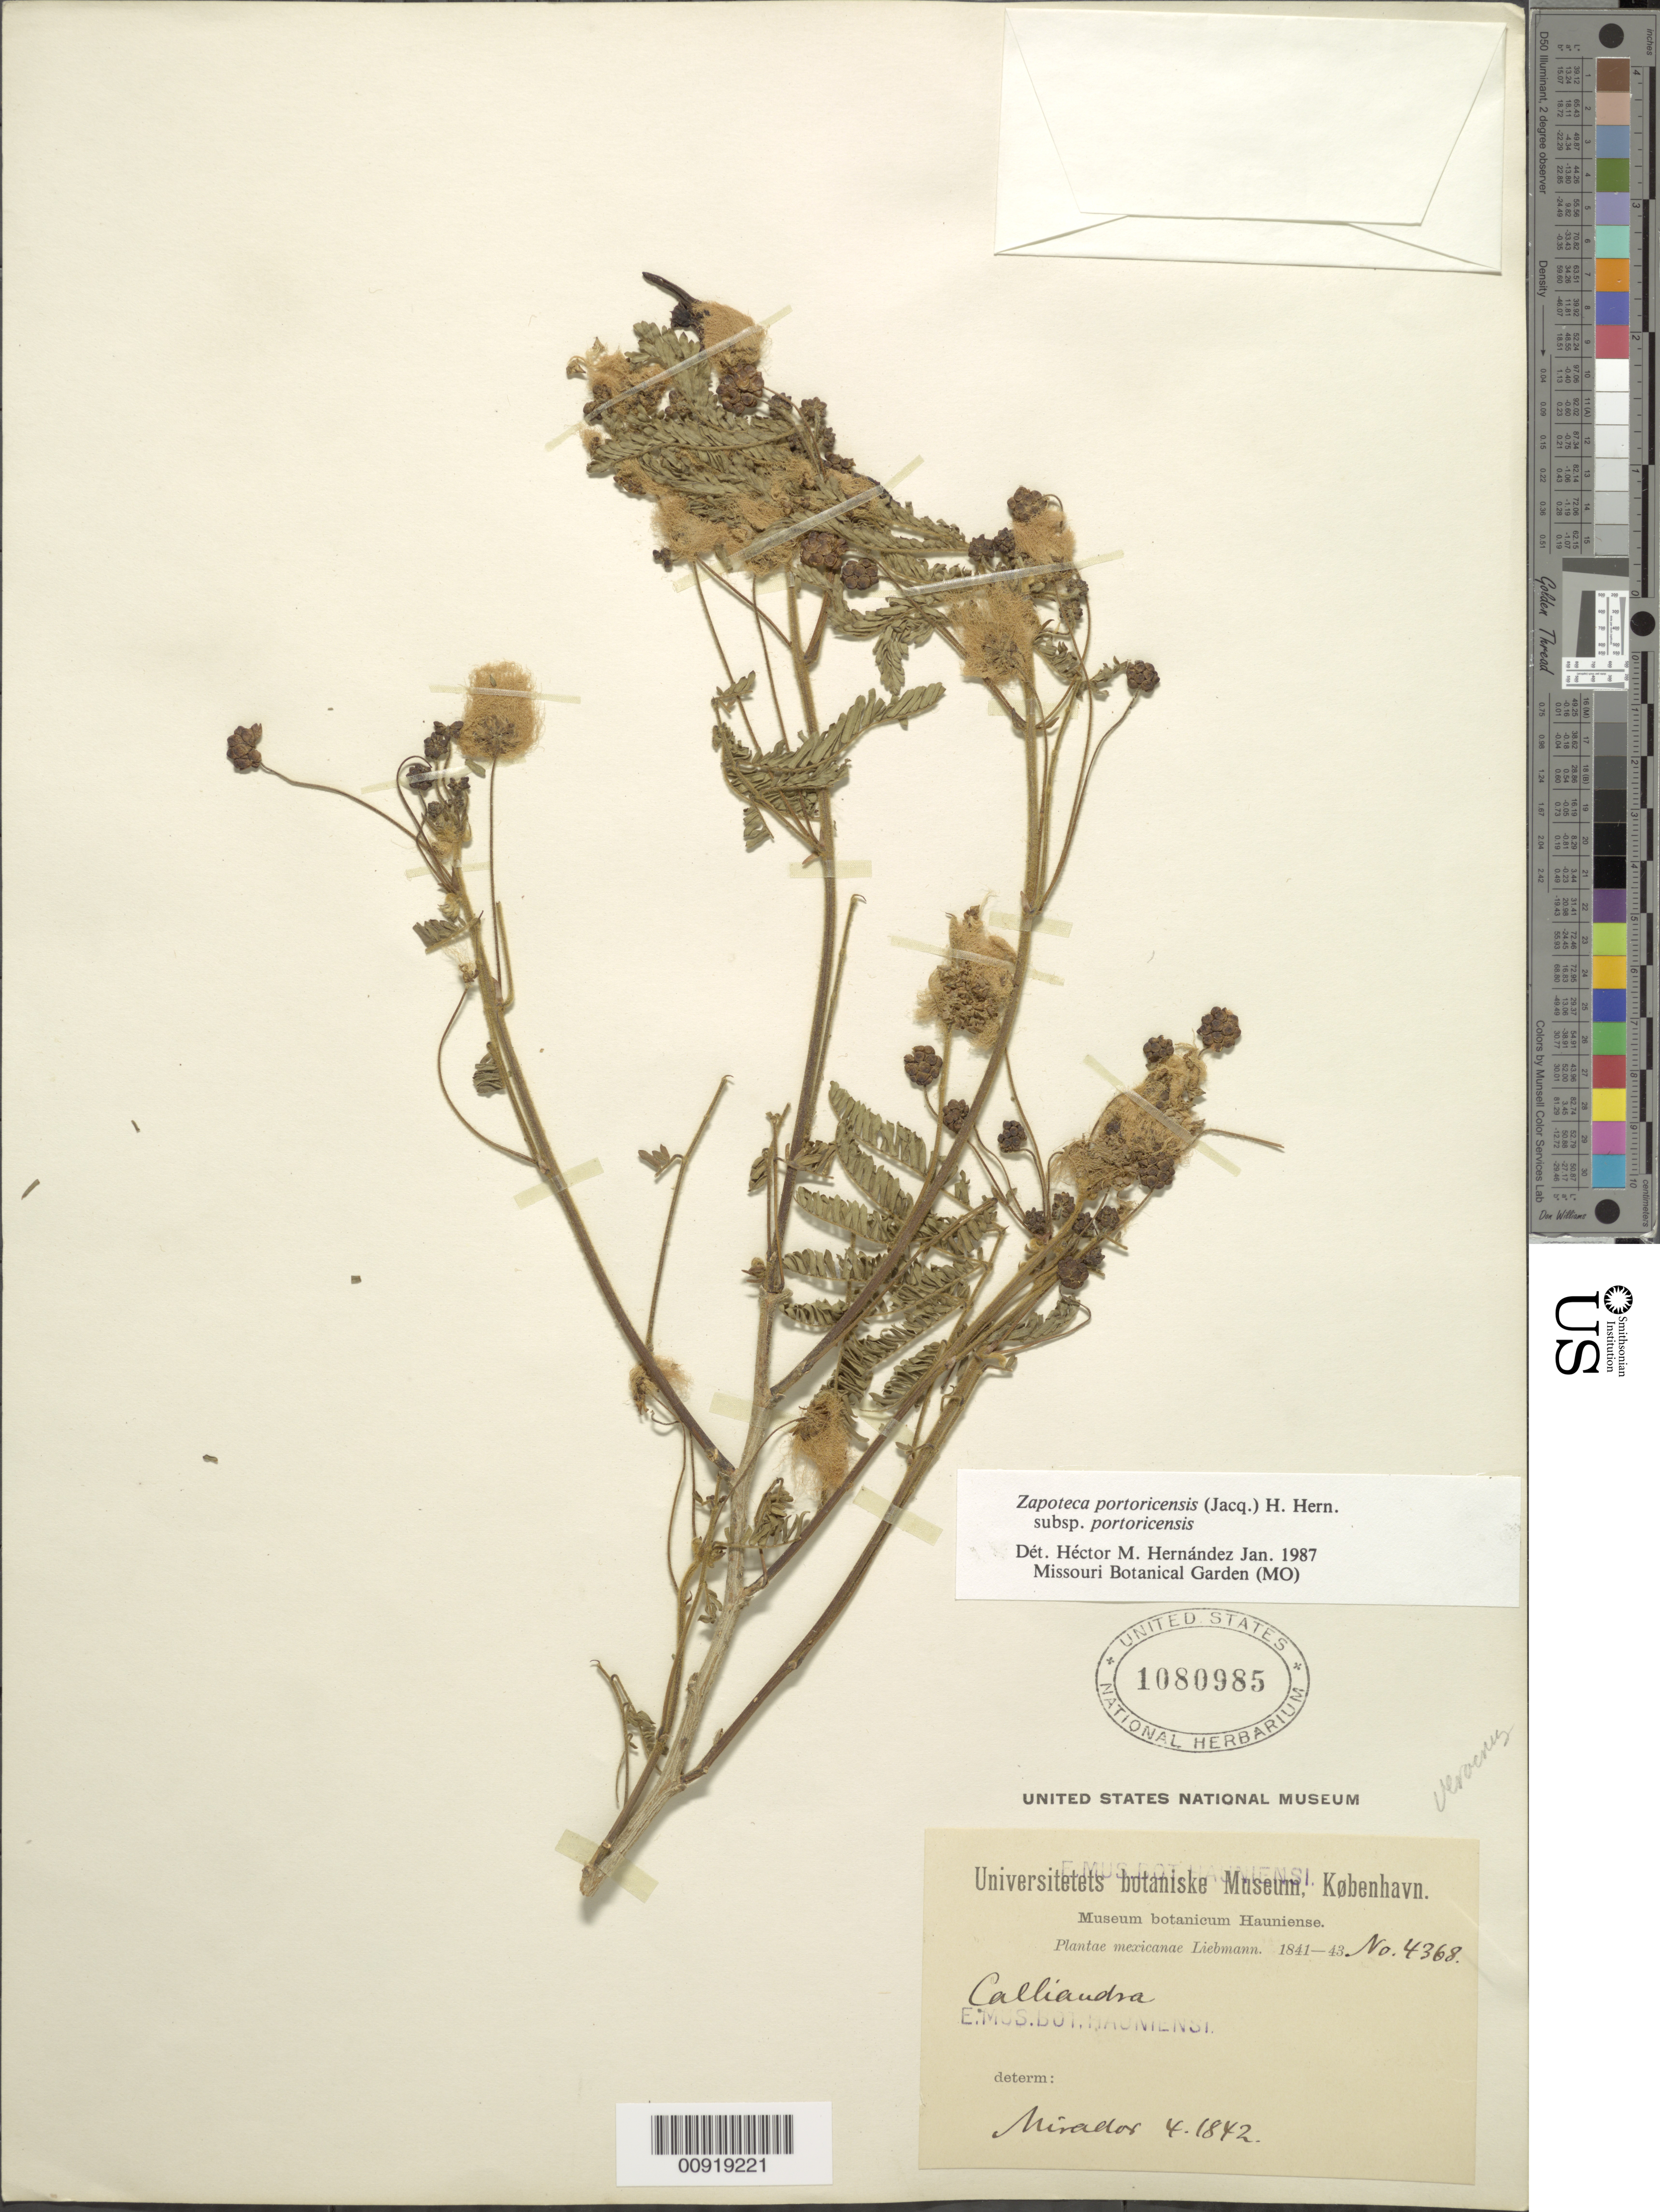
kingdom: Plantae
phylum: Tracheophyta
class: Magnoliopsida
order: Fabales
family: Fabaceae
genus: Zapoteca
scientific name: Zapoteca portoricensis subsp. portoricensis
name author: (Jacq.) H.M. Hern.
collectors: F. M. Liebmann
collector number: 4368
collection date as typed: Apr 1842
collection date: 1842-04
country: Mexico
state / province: Veracruz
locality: Mirador.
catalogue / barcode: US 1080985